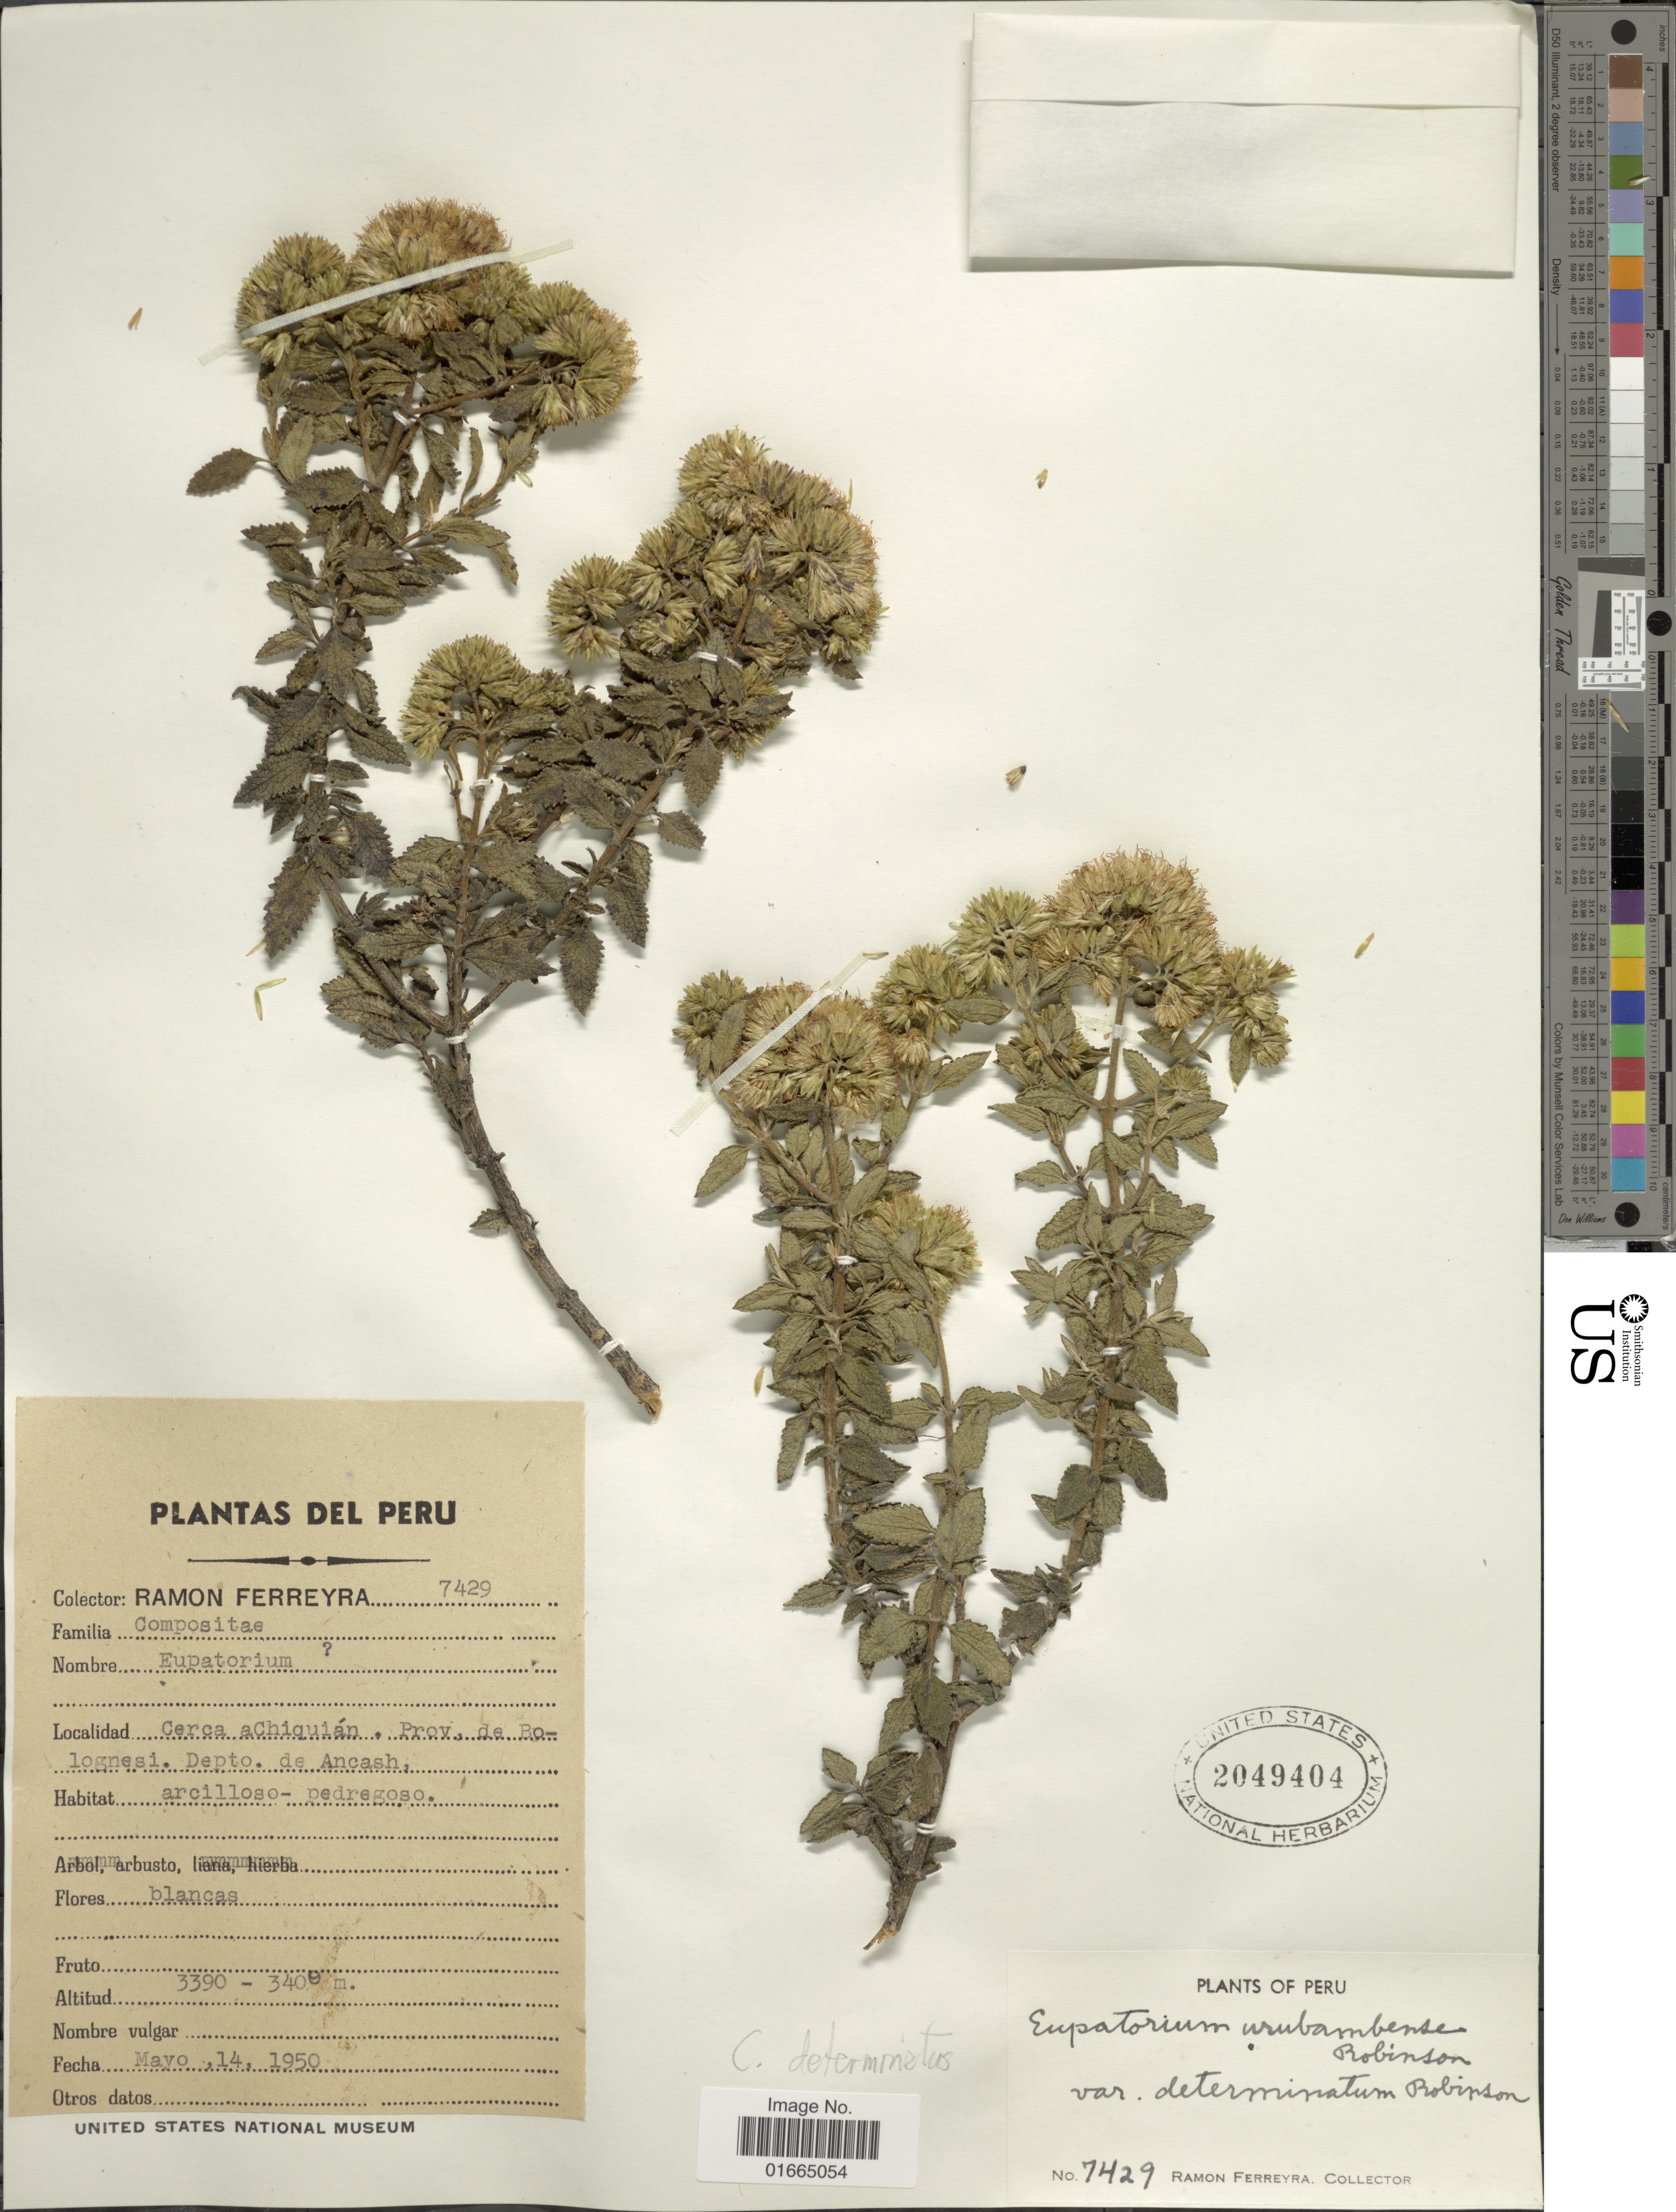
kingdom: Plantae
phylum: Tracheophyta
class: Magnoliopsida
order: Asterales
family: Asteraceae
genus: Cronquistianthus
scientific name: Cronquistianthus determinatus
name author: (B.L. Rob.) R.M. King & H. Rob.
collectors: R. A. Ferreyra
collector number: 7429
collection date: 1950-05-14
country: Peru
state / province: Ancash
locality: Cerca a Chiquián, Prov. de Bolognesi. Depto. de Ancash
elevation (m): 3390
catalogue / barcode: US 2049404